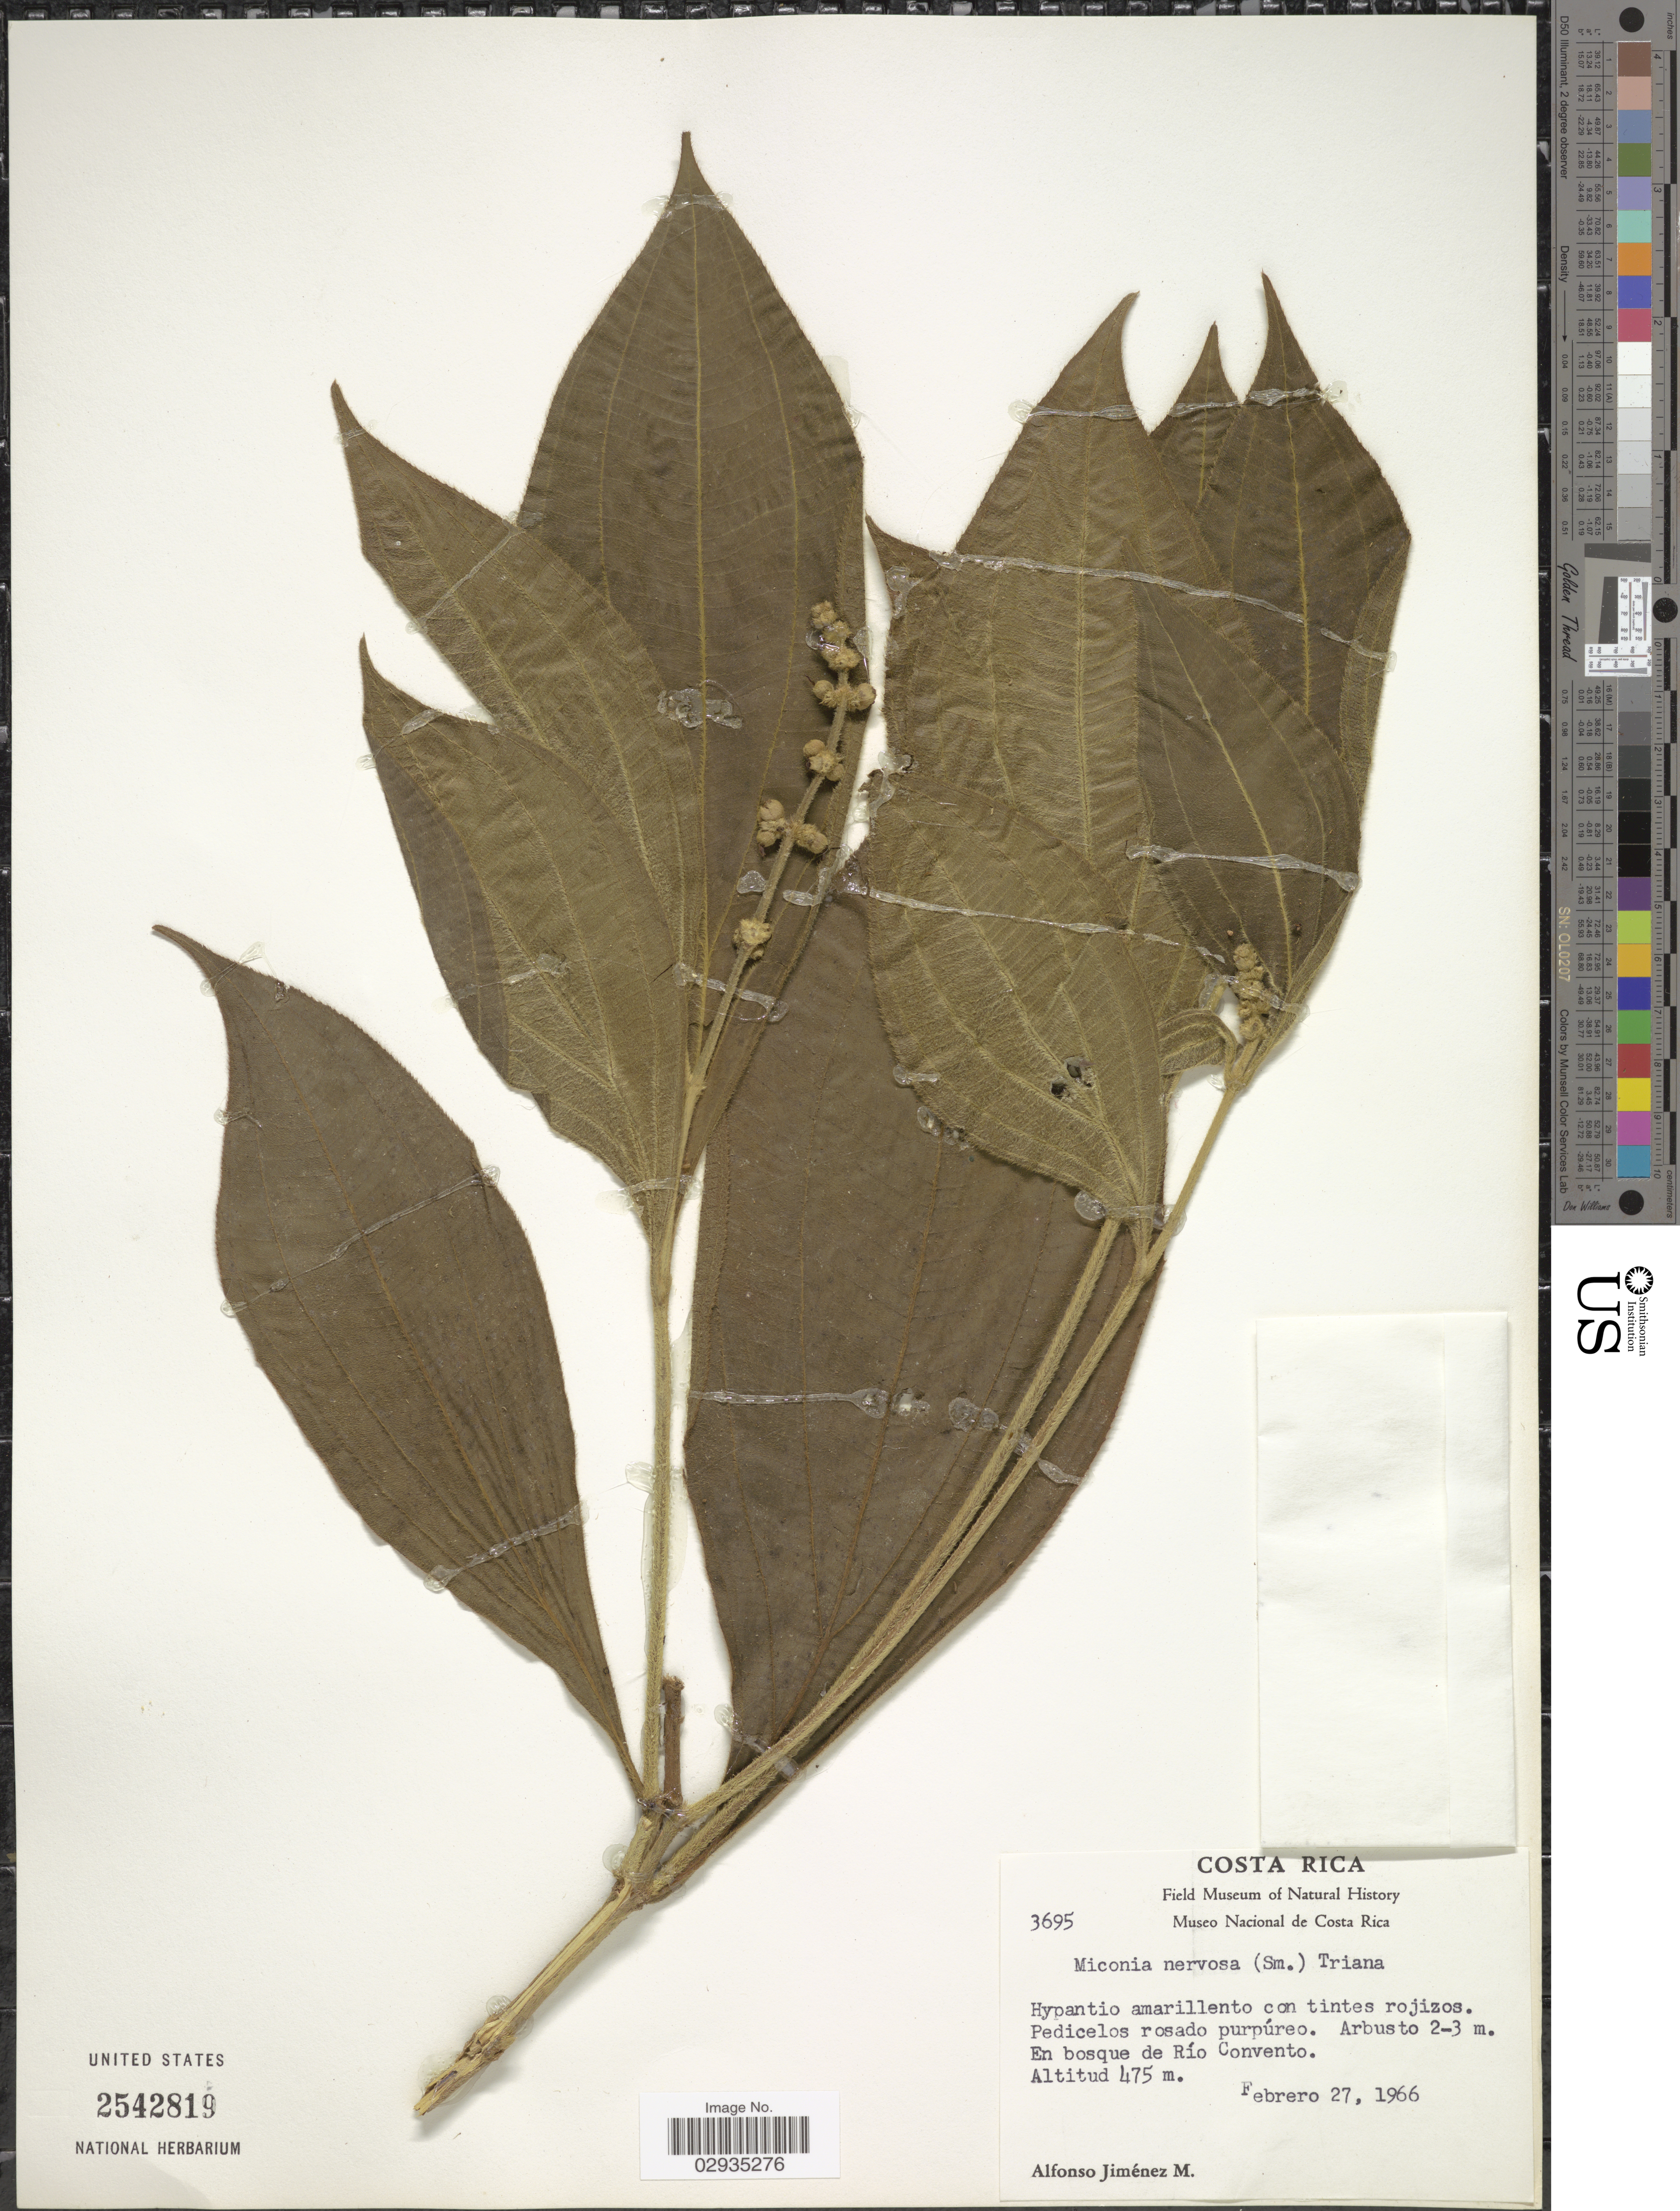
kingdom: Plantae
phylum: Tracheophyta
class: Magnoliopsida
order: Myrtales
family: Melastomataceae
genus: Miconia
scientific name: Miconia nervosa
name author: (Sm.) Triana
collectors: A. Jimenez M.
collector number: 3695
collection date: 1966-02-27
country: Costa Rica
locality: En bosque de Río Convento.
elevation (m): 475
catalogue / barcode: US 2542819